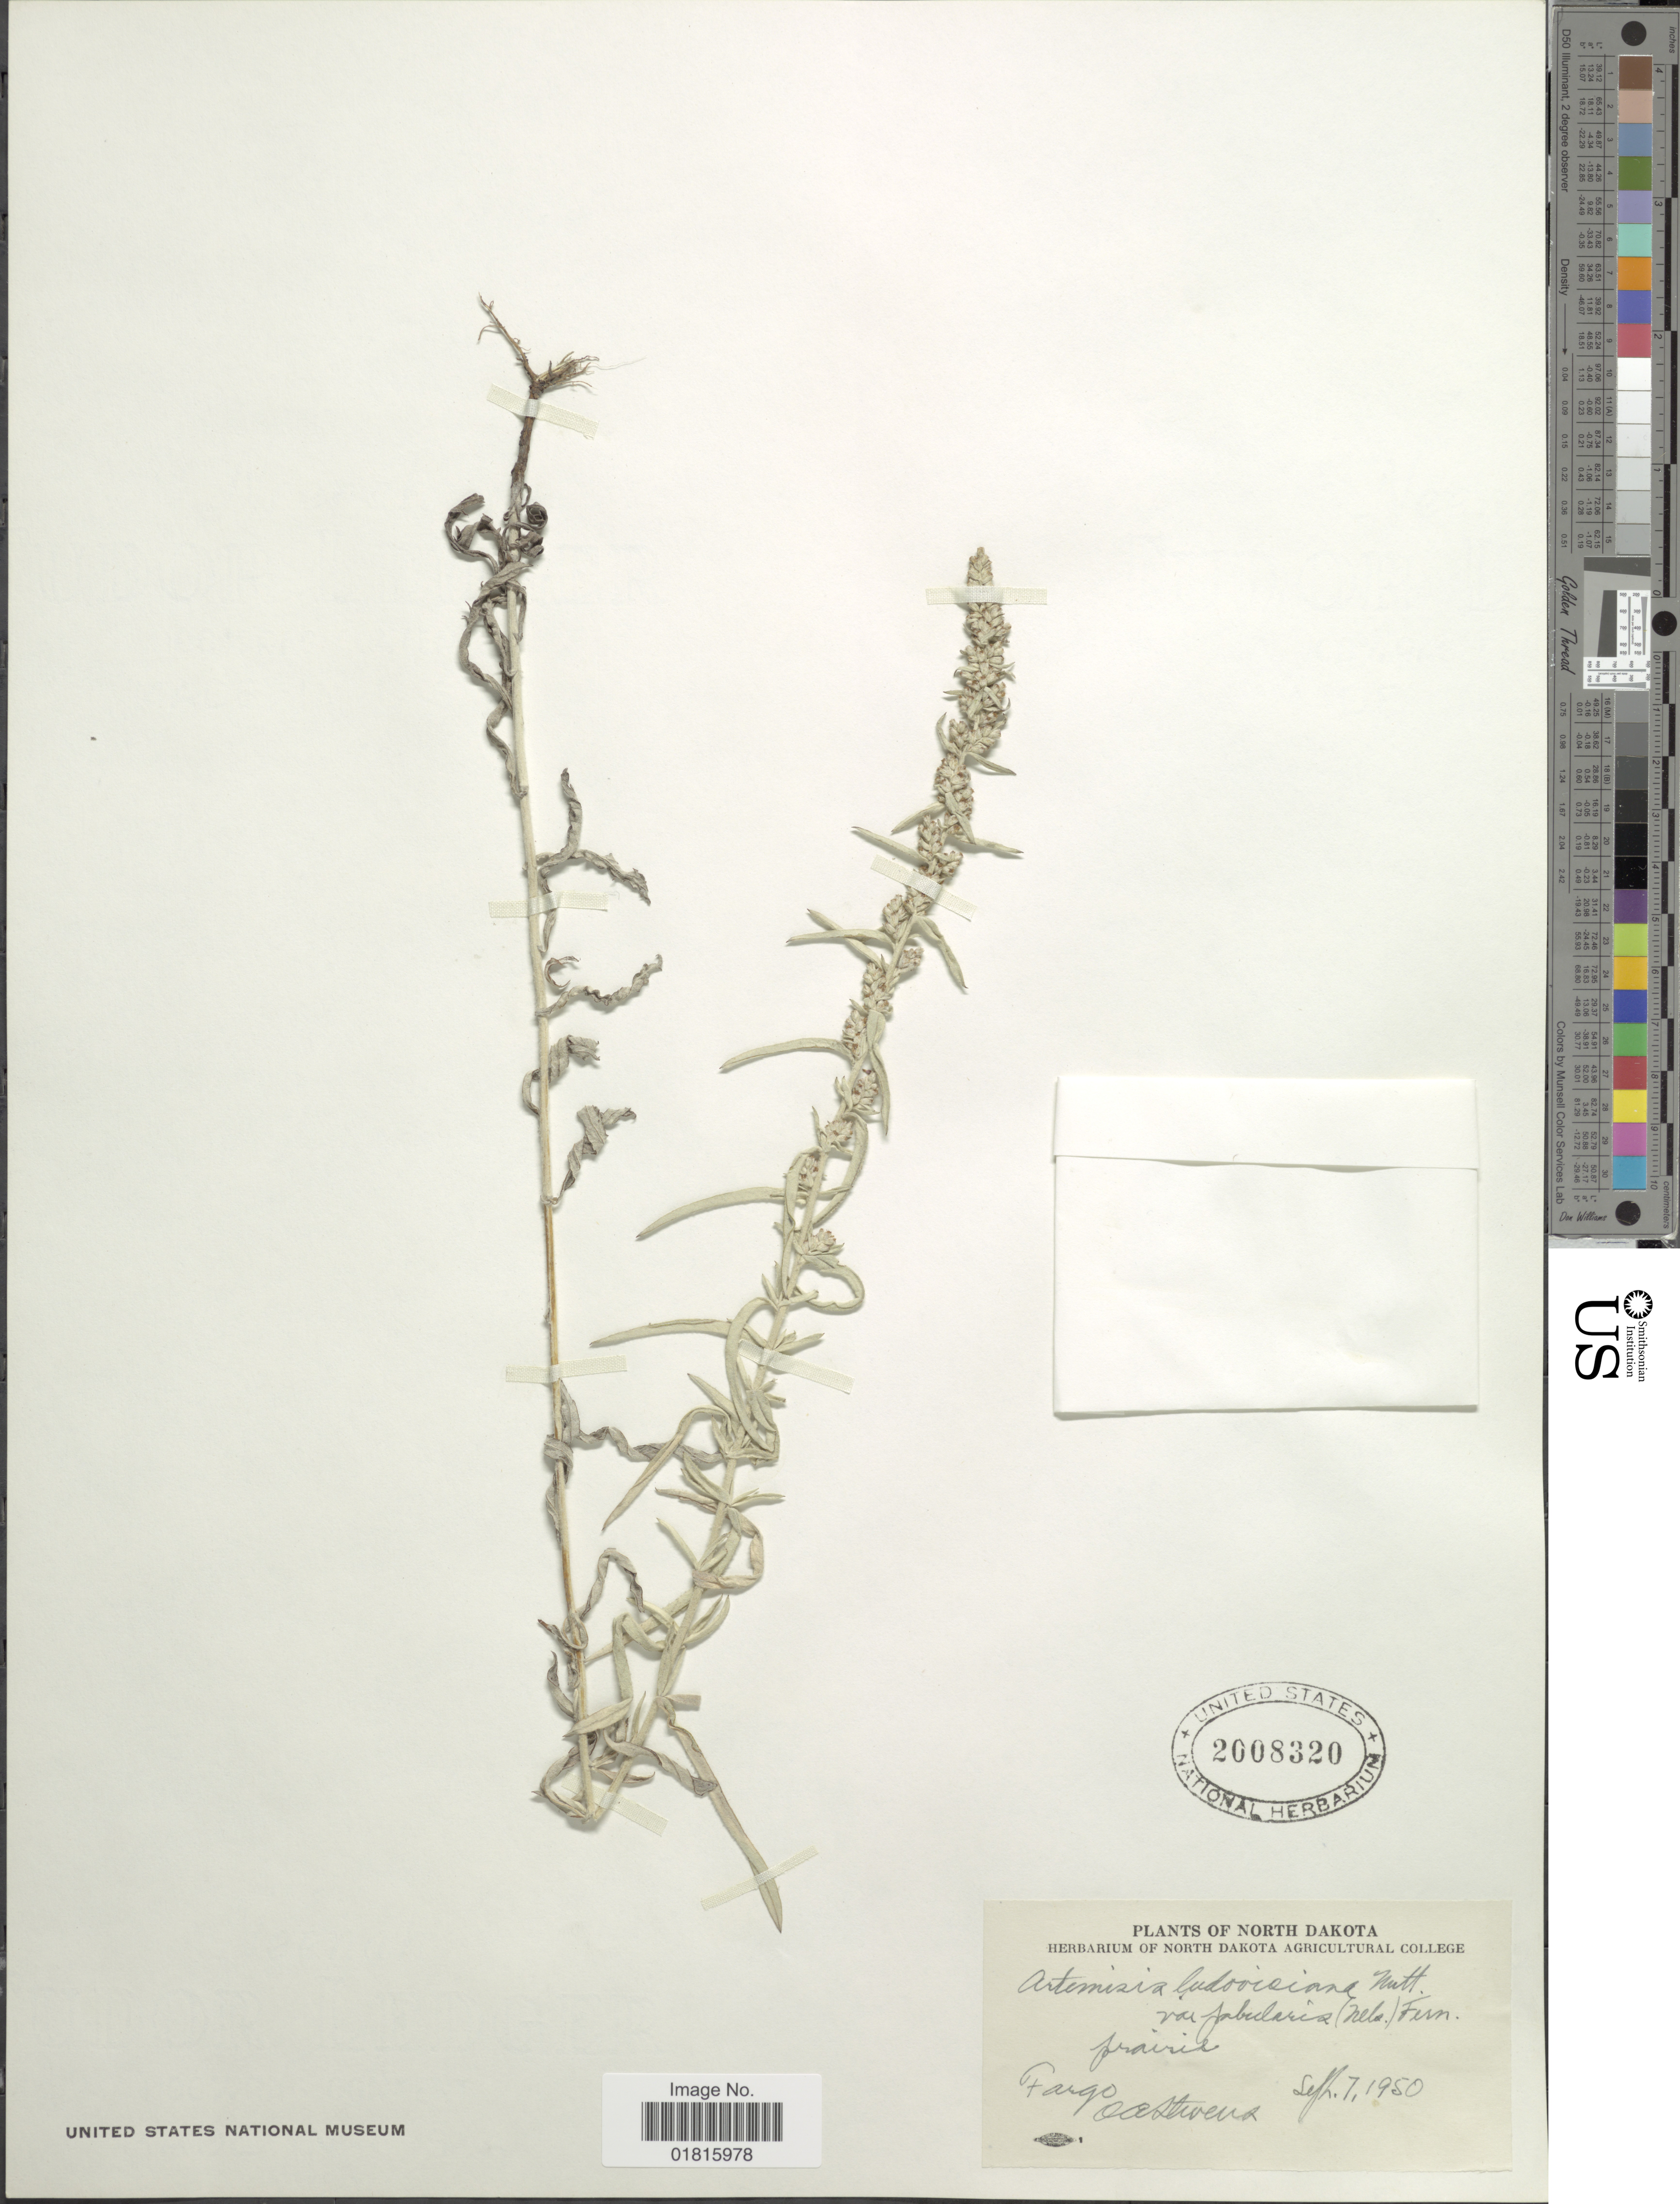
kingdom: Plantae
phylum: Tracheophyta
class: Magnoliopsida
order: Asterales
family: Asteraceae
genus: Artemisia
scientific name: Artemisia ludoviciana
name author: Nutt.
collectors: O. Stevens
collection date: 1950-09-07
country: United States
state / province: North Dakota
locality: Prairie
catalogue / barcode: US 2008320